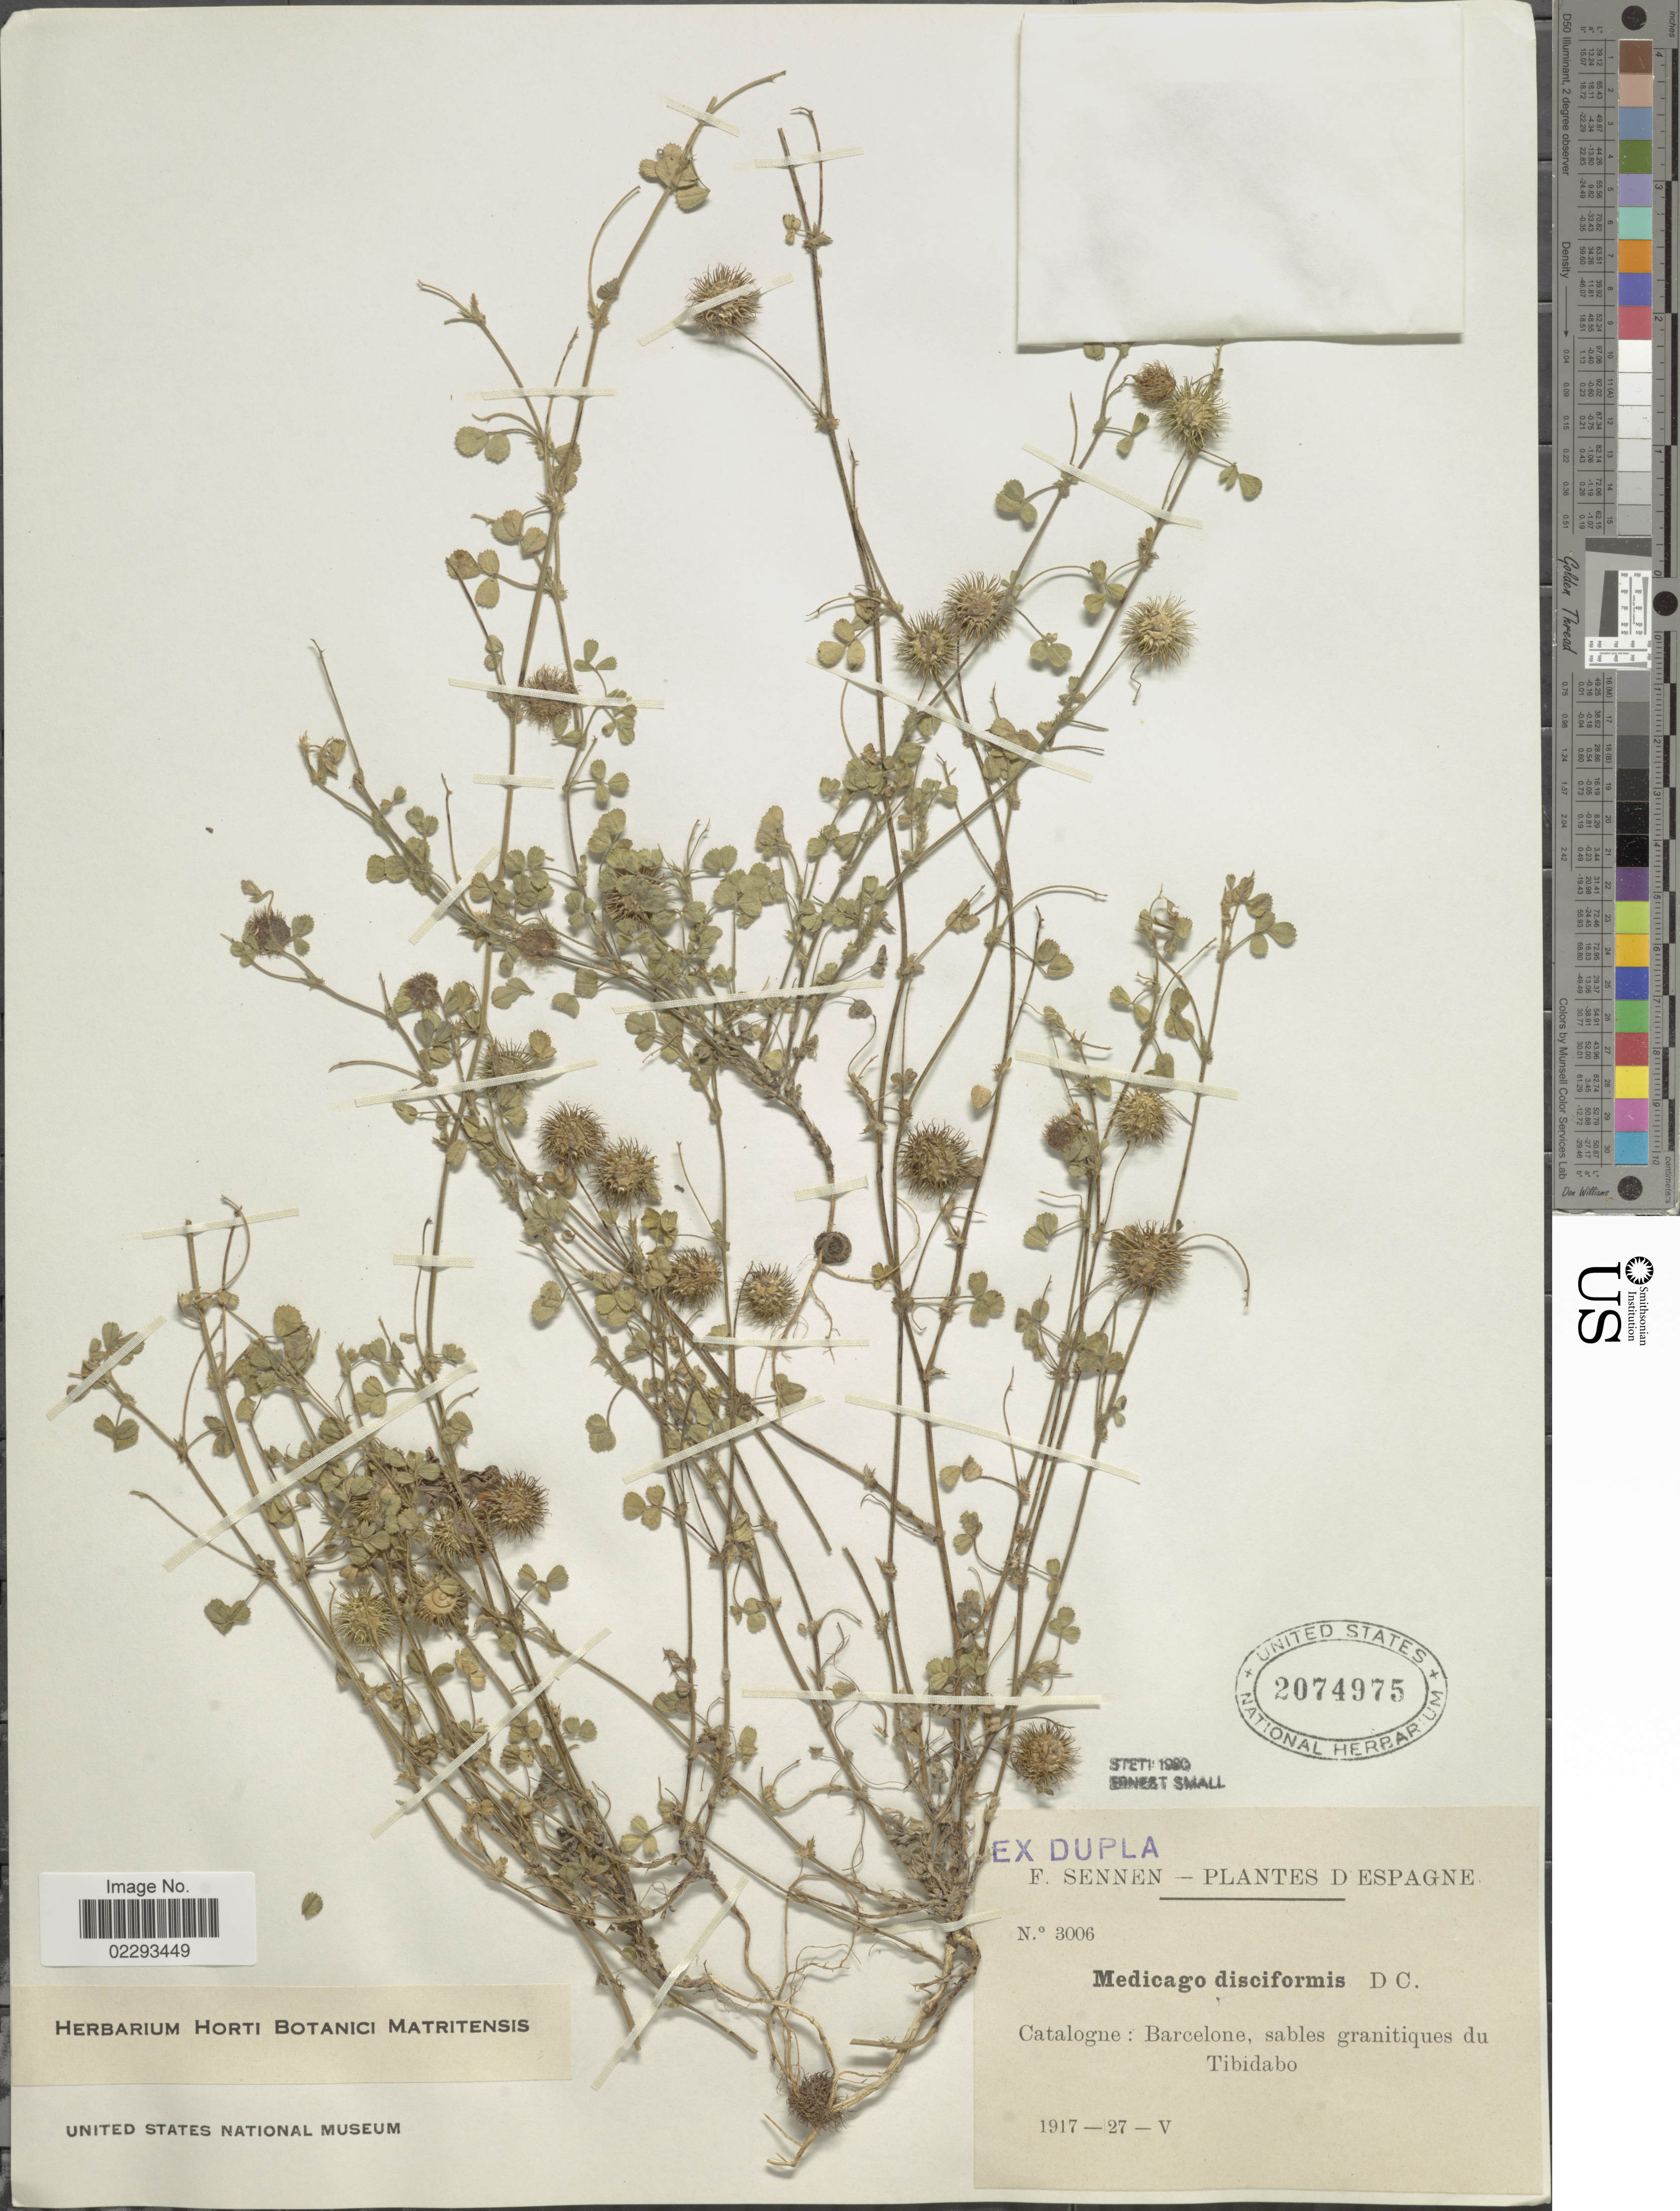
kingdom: Plantae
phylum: Tracheophyta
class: Magnoliopsida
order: Fabales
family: Fabaceae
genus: Medicago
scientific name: Medicago disciformis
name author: DC.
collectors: E. Sennen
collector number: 3006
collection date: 1917-05-27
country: Spain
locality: Catalogne: Barcelone, sables granitiques du Tibidabo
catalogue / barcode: US 2074975